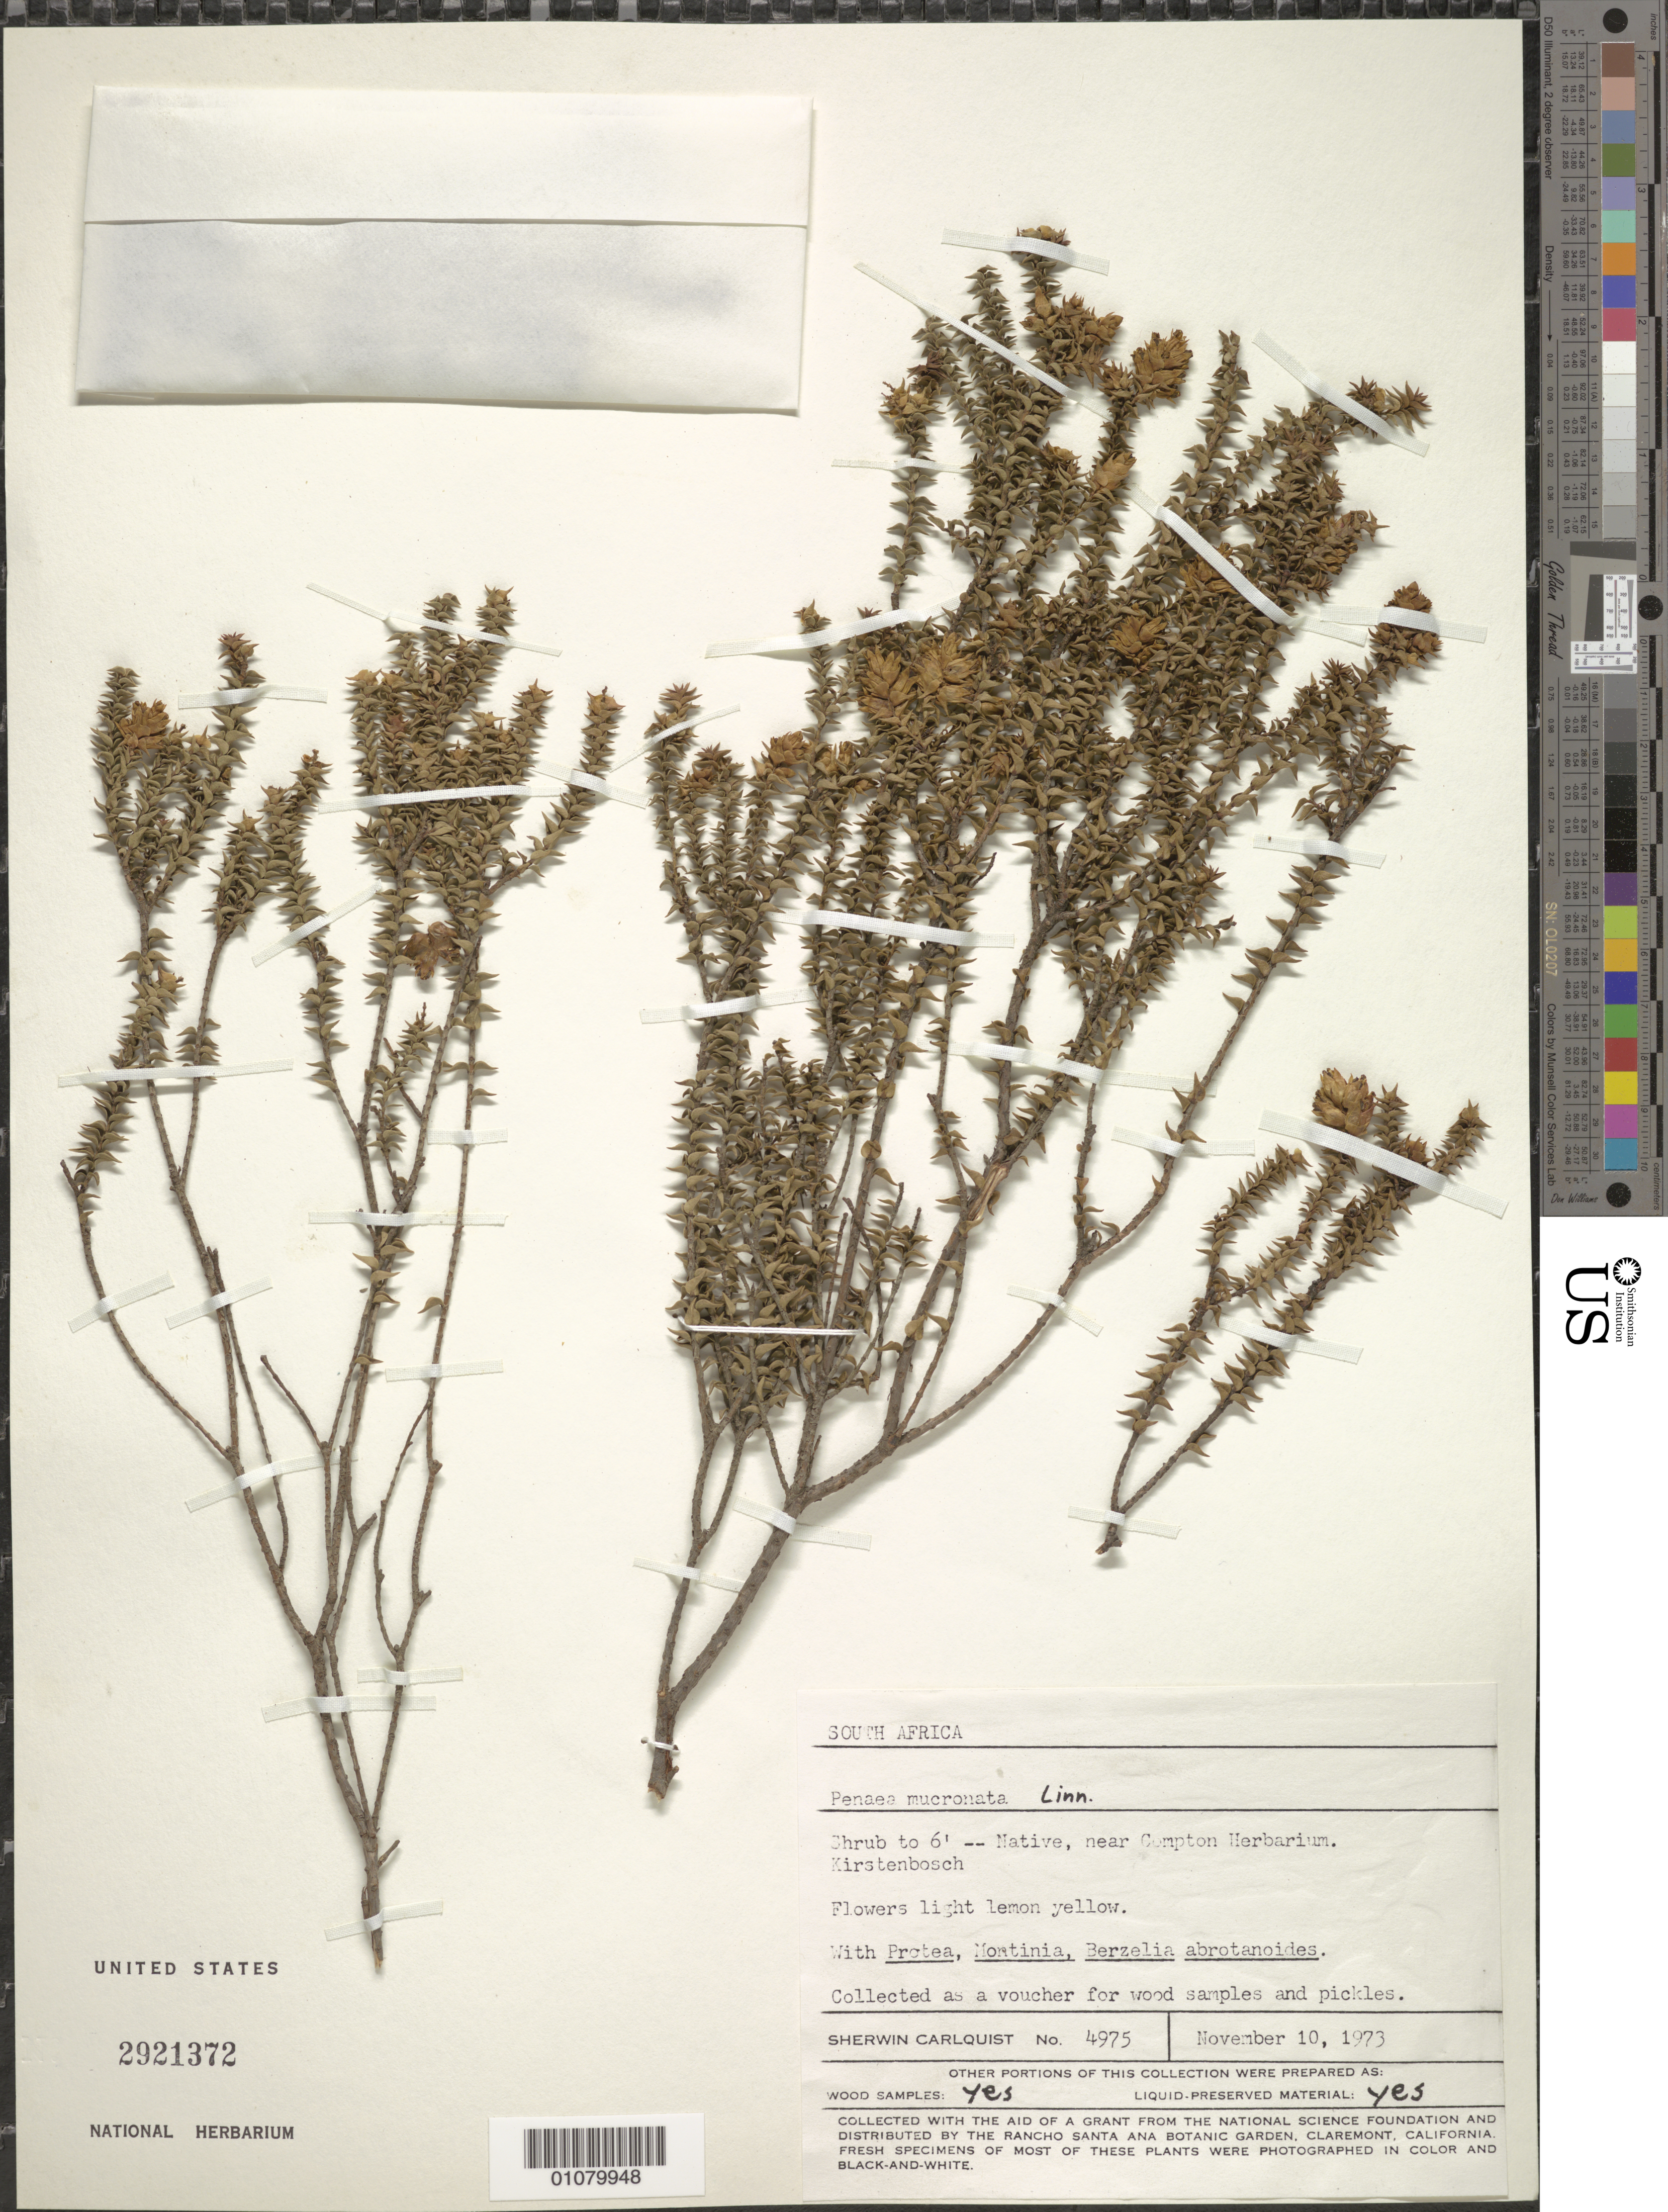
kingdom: Plantae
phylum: Tracheophyta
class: Magnoliopsida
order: Myrtales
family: Penaeaceae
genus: Penaea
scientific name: Penaea mucronata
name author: L.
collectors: S. Carlquist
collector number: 4975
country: South Africa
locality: Near Compton Herbarium, Kristenbosch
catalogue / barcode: US 2921372